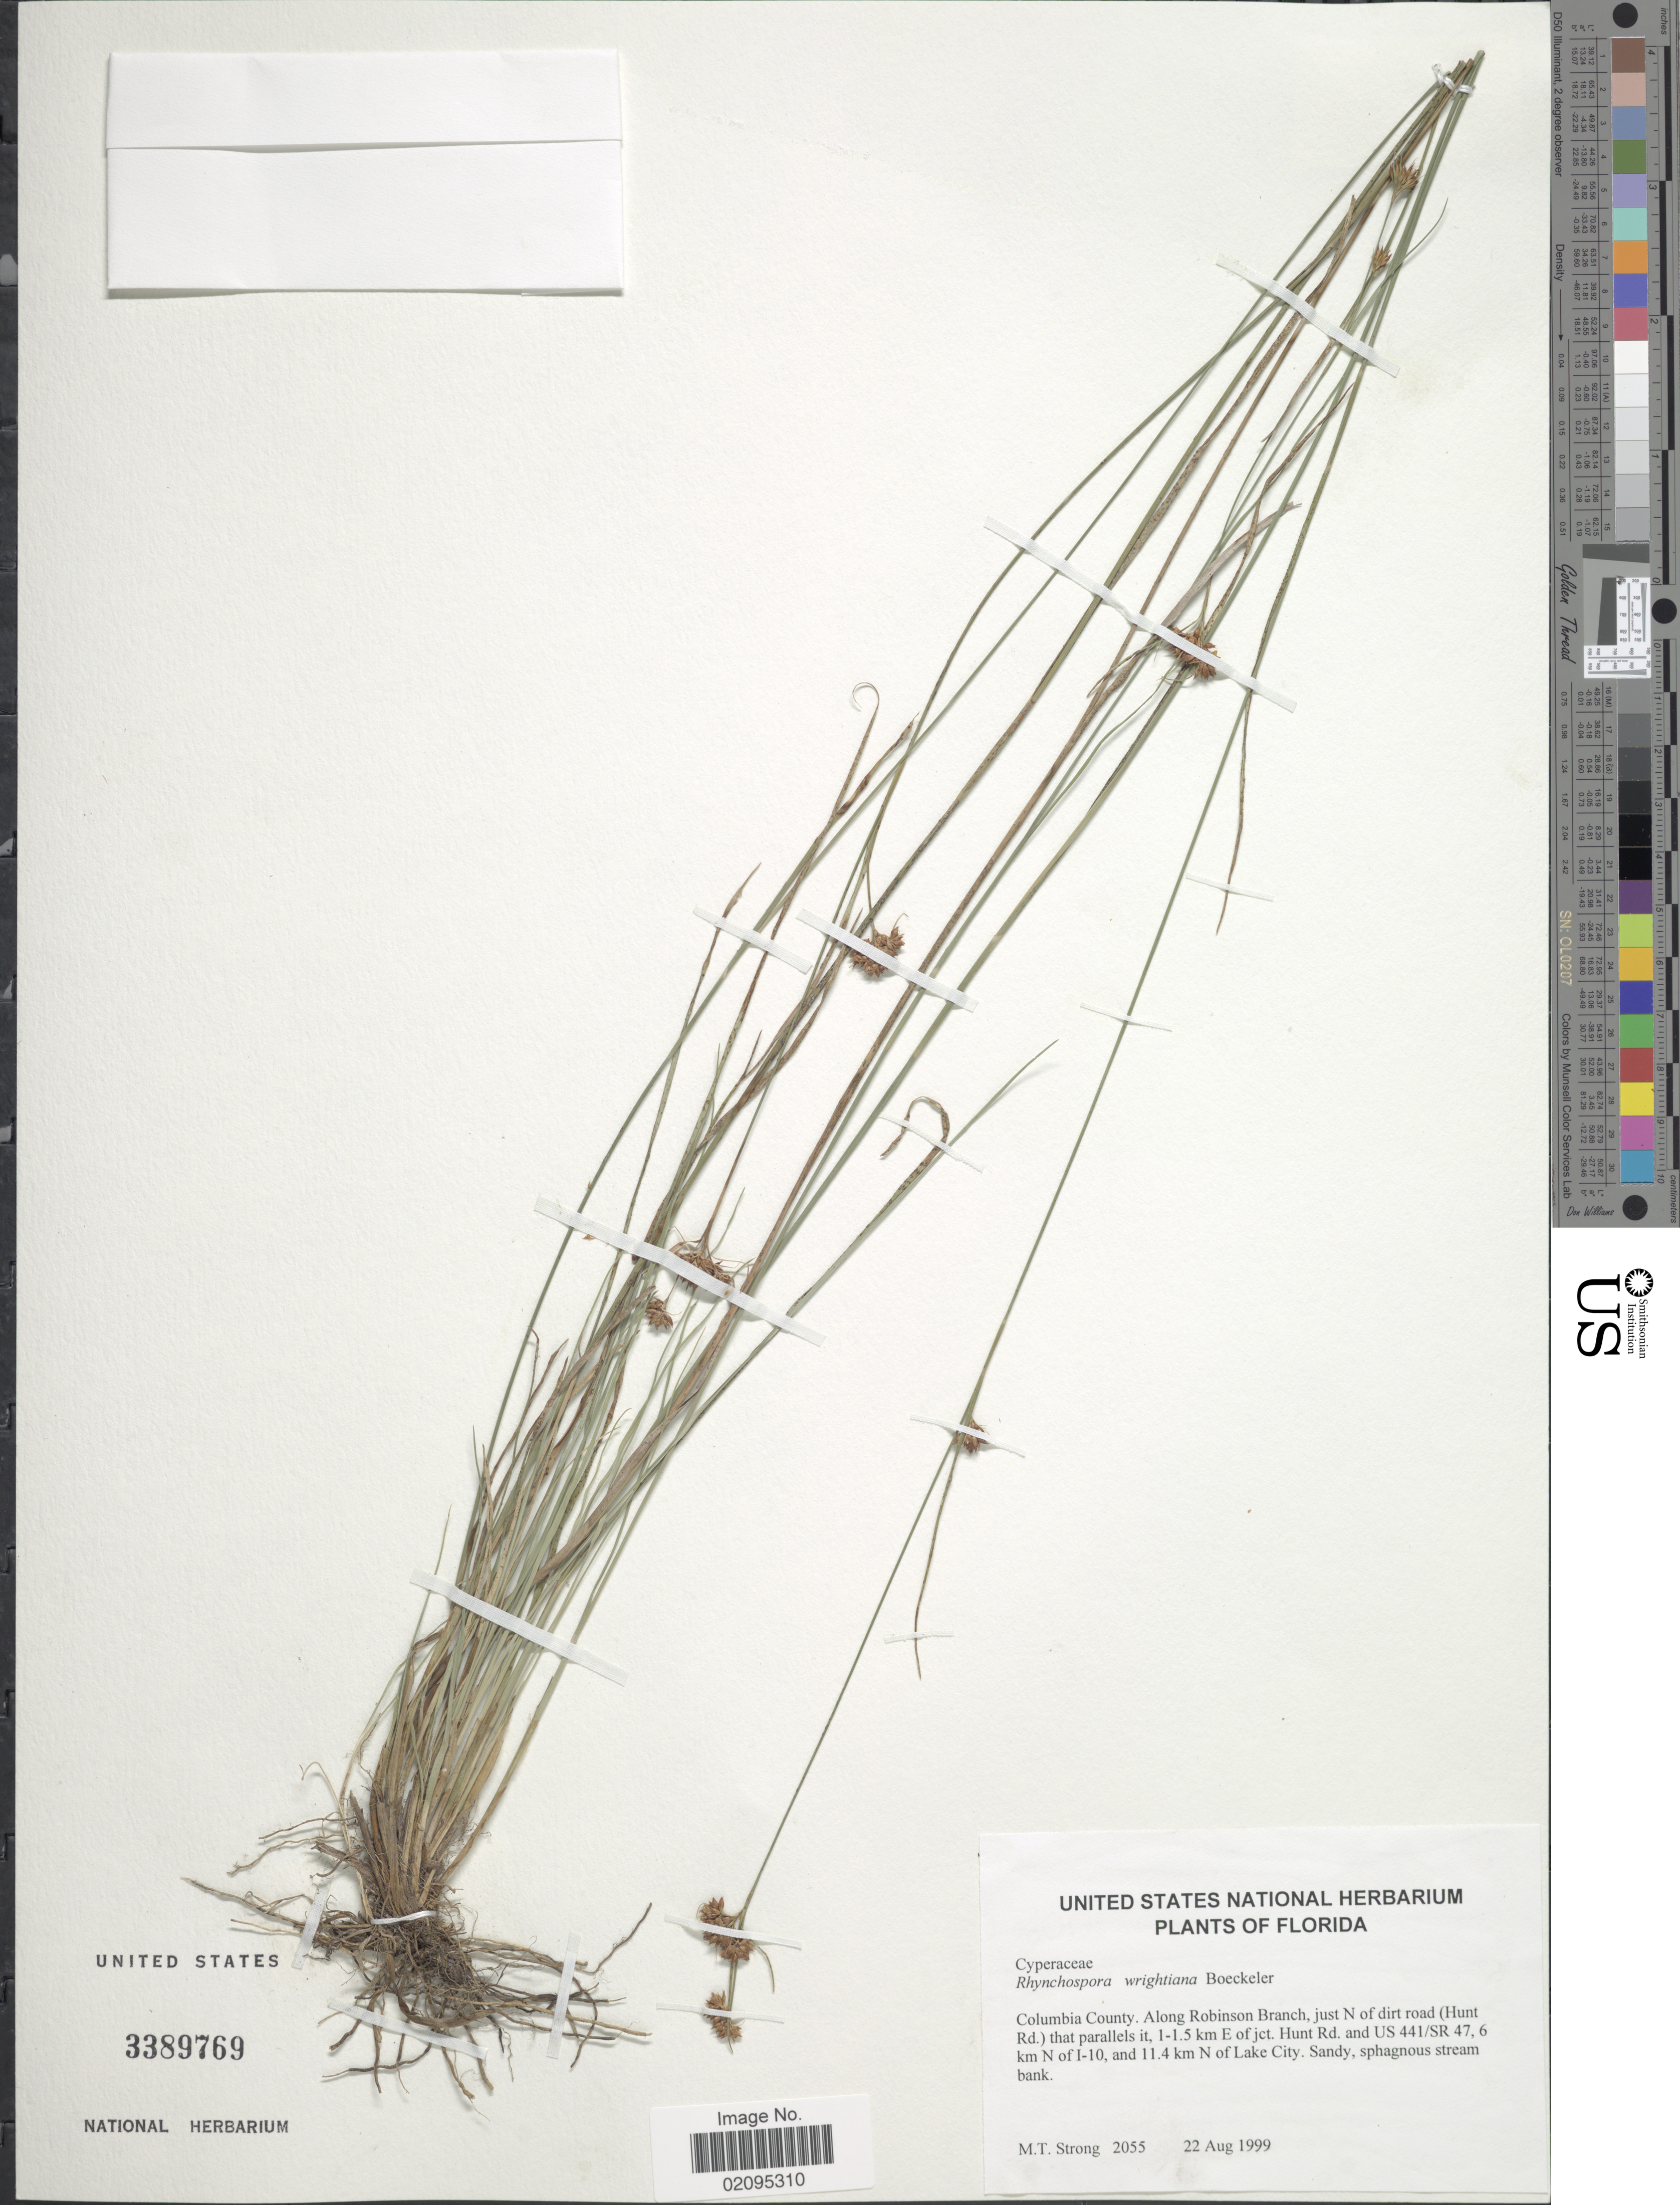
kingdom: Plantae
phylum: Tracheophyta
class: Liliopsida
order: Poales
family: Cyperaceae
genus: Rhynchospora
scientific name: Rhynchospora wrightiana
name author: Boeckeler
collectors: M. T. Strong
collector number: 2055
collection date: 1999-08-22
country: United States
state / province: Florida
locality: Columbia County, along Robinson Branch, just N of dirt road (Hunt Rd.) that parallels it, I-1.5 km E of jct. Hunt Rd. and US 441/SR 47, 6 km N of I-10, and 11.4 km N of Lake City, stream bank.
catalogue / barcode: US 3389769